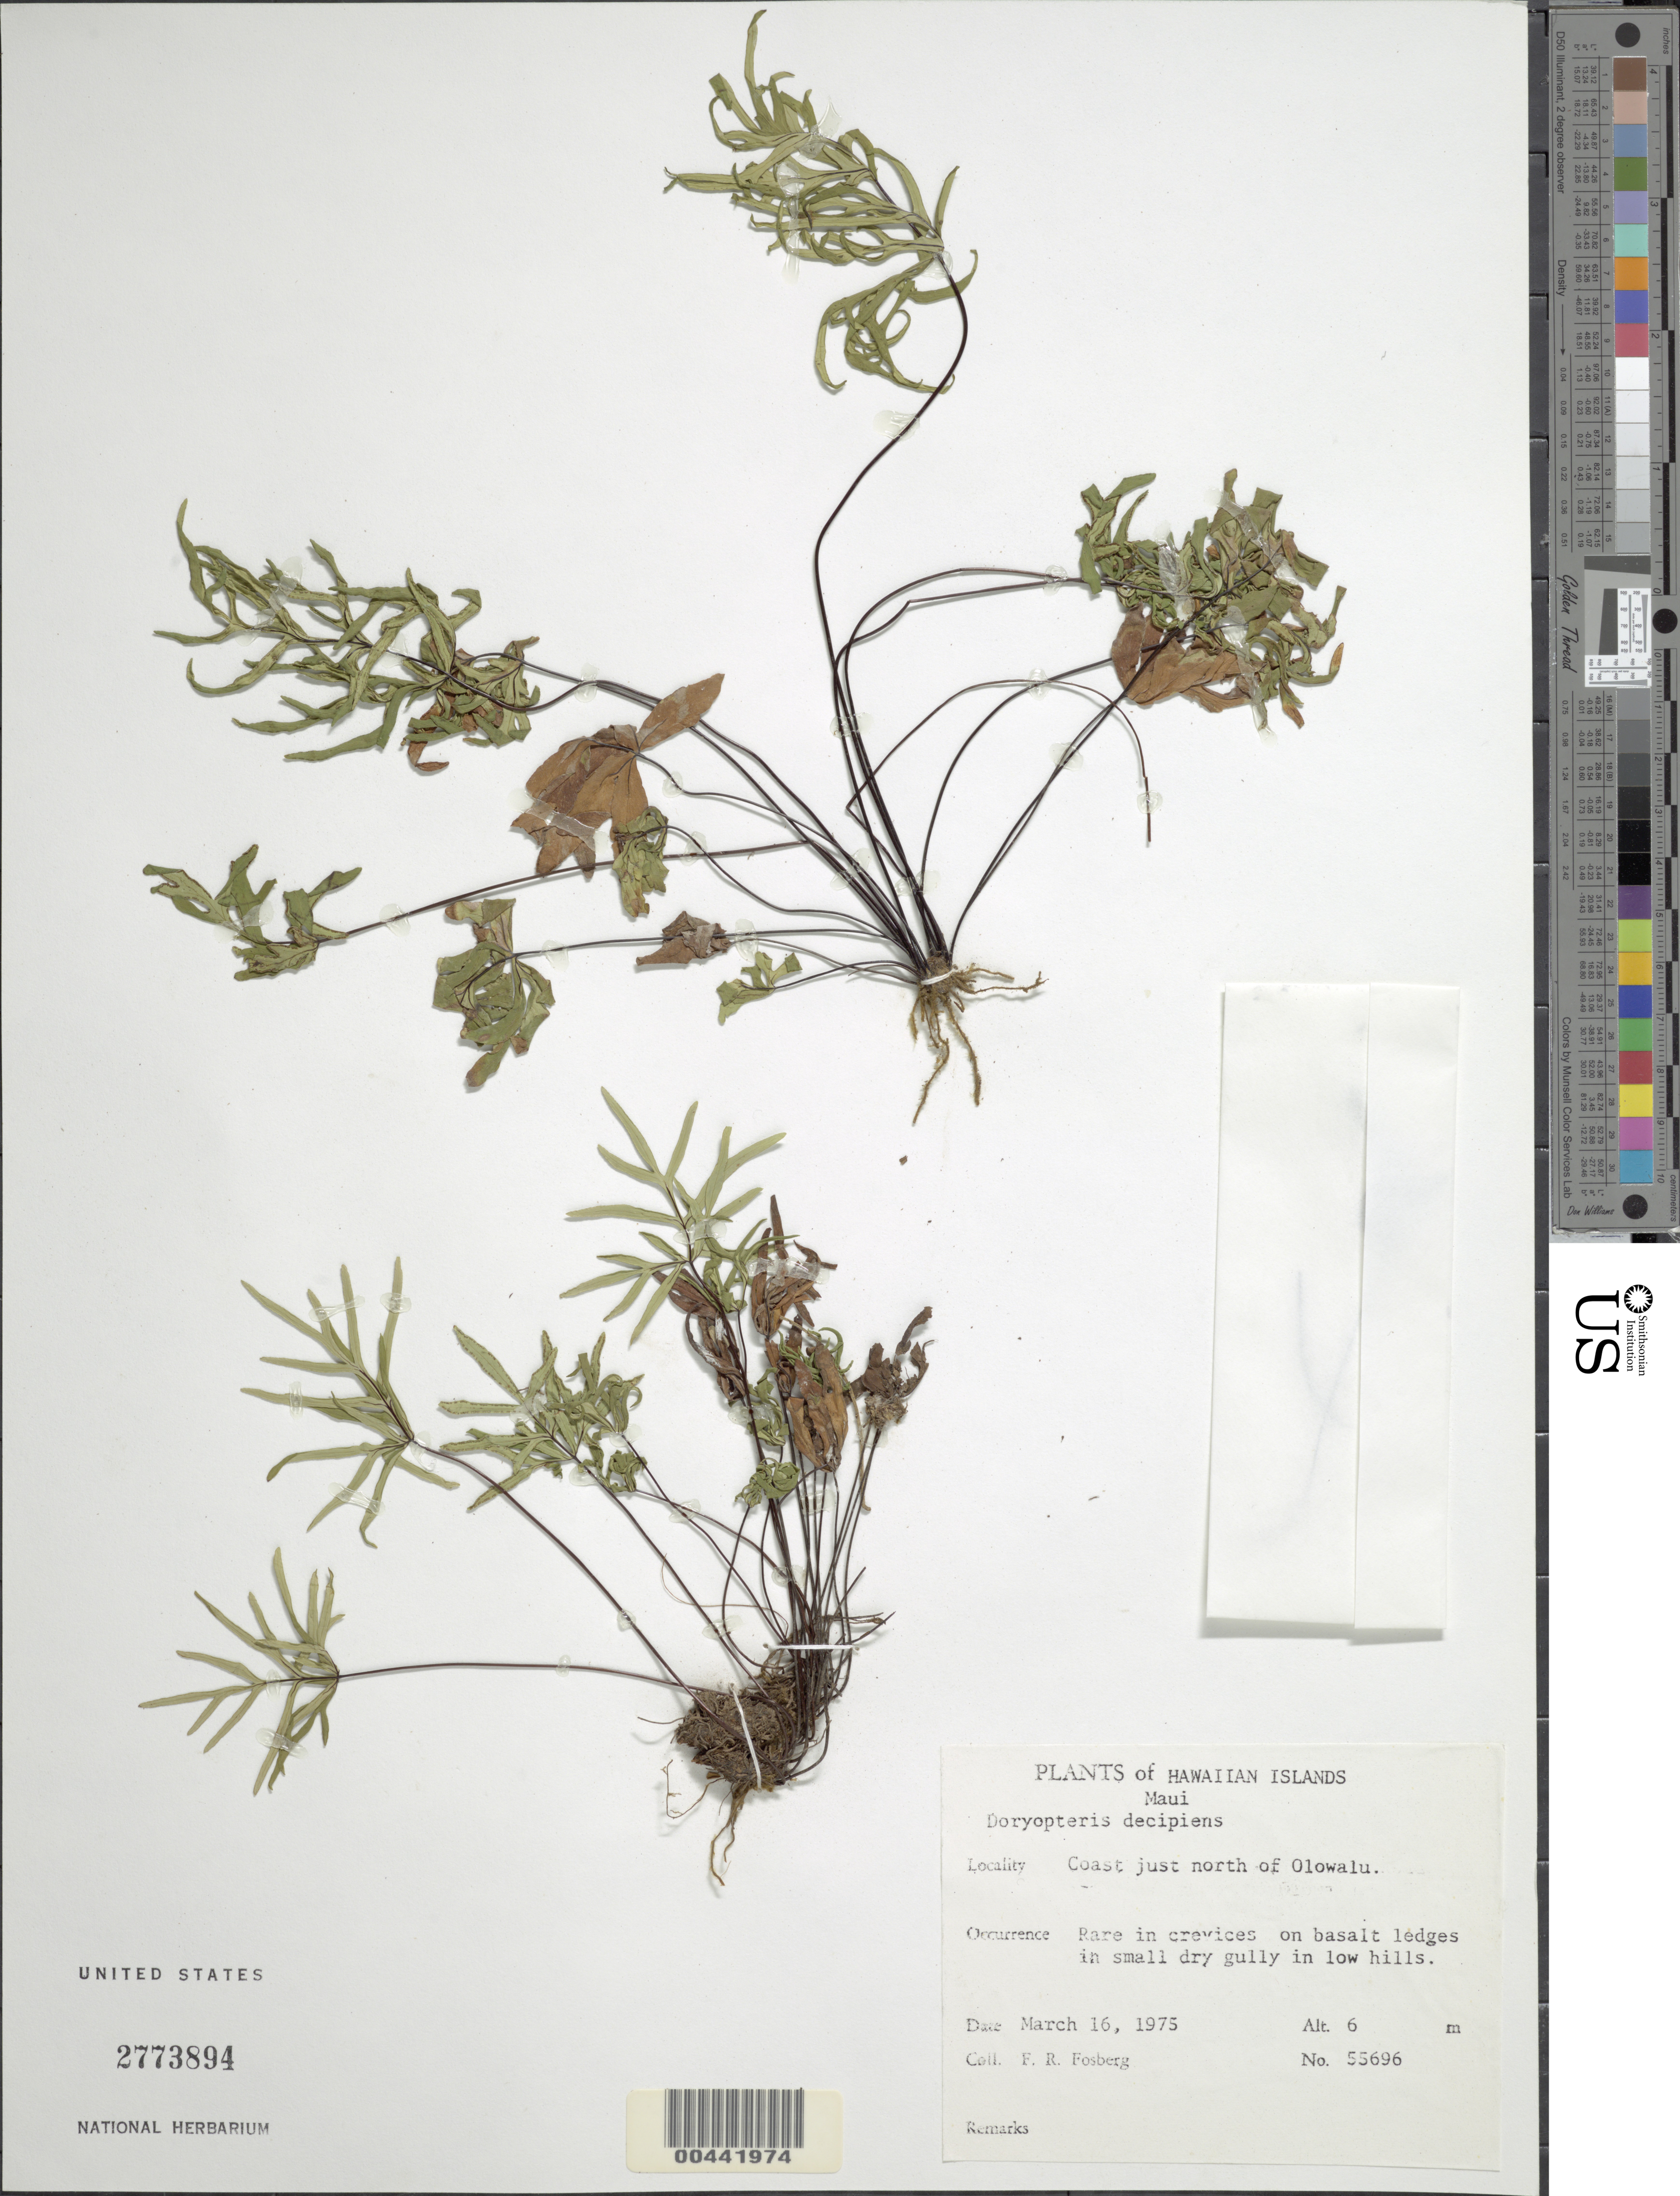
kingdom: Plantae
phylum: Tracheophyta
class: Polypodiopsida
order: Polypodiales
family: Pteridaceae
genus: Doryopteris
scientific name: Doryopteris decora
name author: Brack.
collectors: F. R. Fosberg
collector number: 55696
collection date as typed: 16 Mar 1975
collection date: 1975-03-16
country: United States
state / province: Hawaii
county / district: Maui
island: Maui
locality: Coast just N of Olowalu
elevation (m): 6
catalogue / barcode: US 2773894